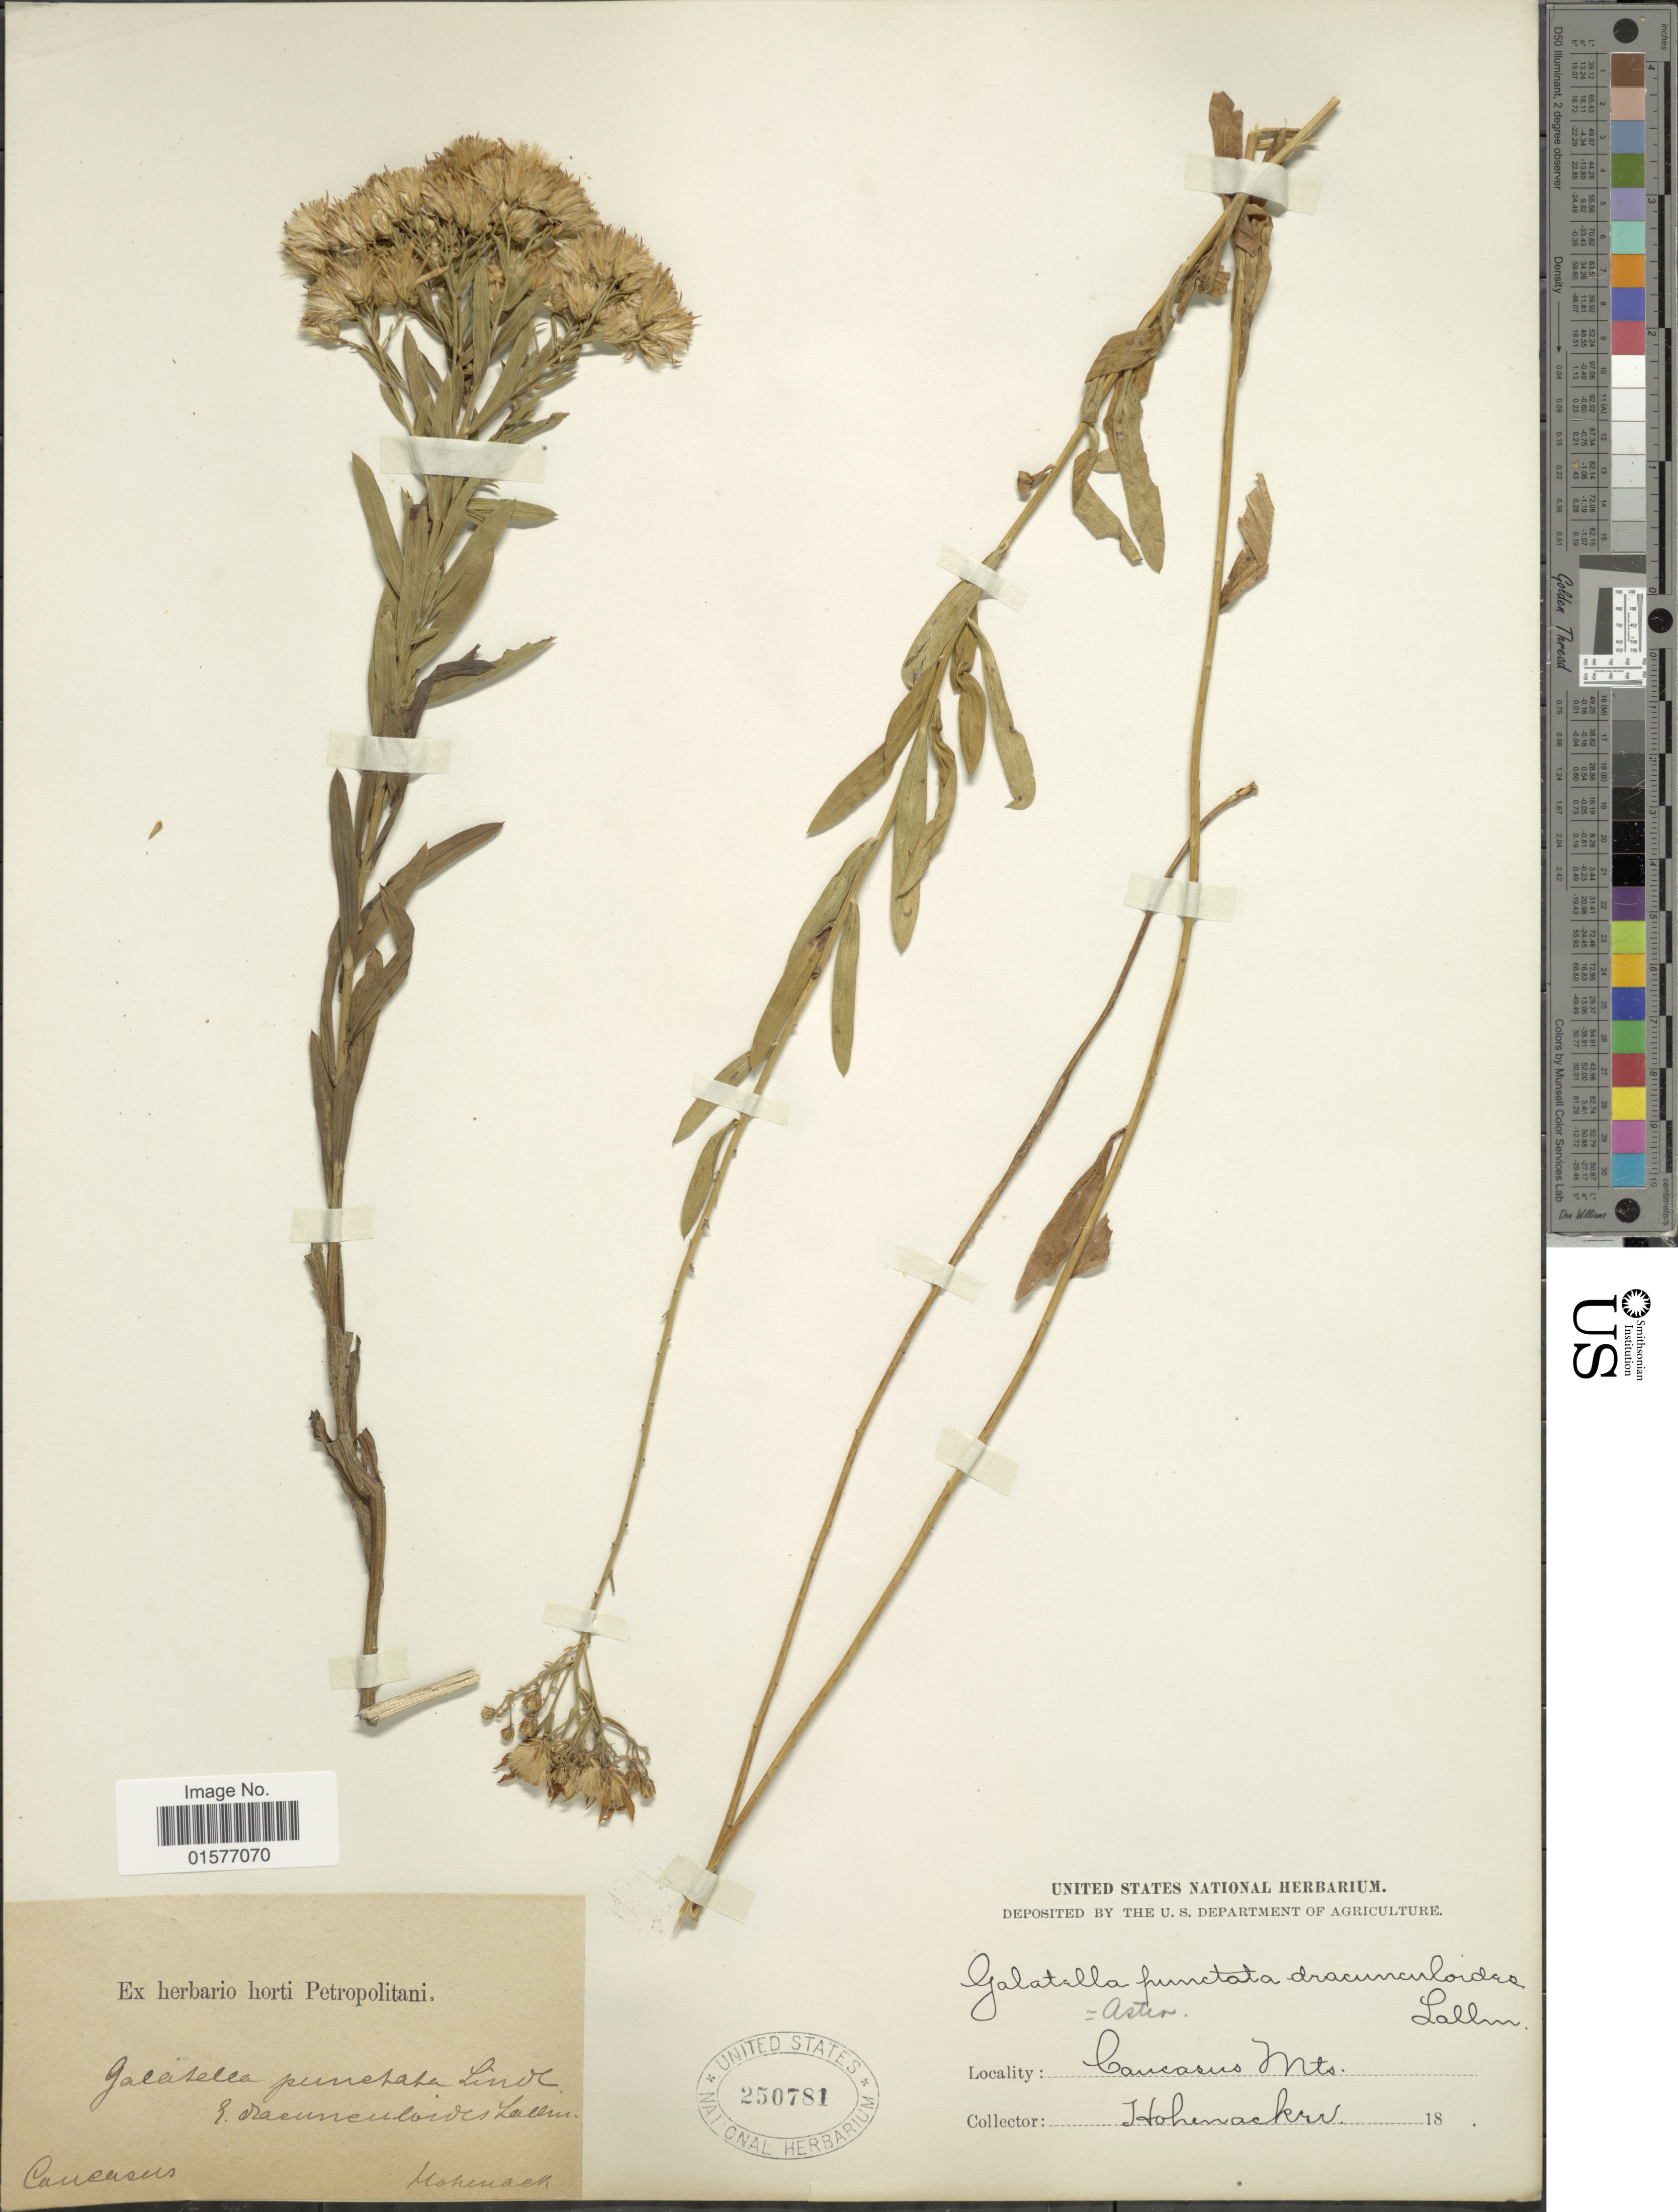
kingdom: Plantae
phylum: Tracheophyta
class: Magnoliopsida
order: Asterales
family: Asteraceae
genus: Linosyris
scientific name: Linosyris punctata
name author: (Moench) DC.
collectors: Hohenacker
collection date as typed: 18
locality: Caucasas Mts.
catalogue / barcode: US 250781